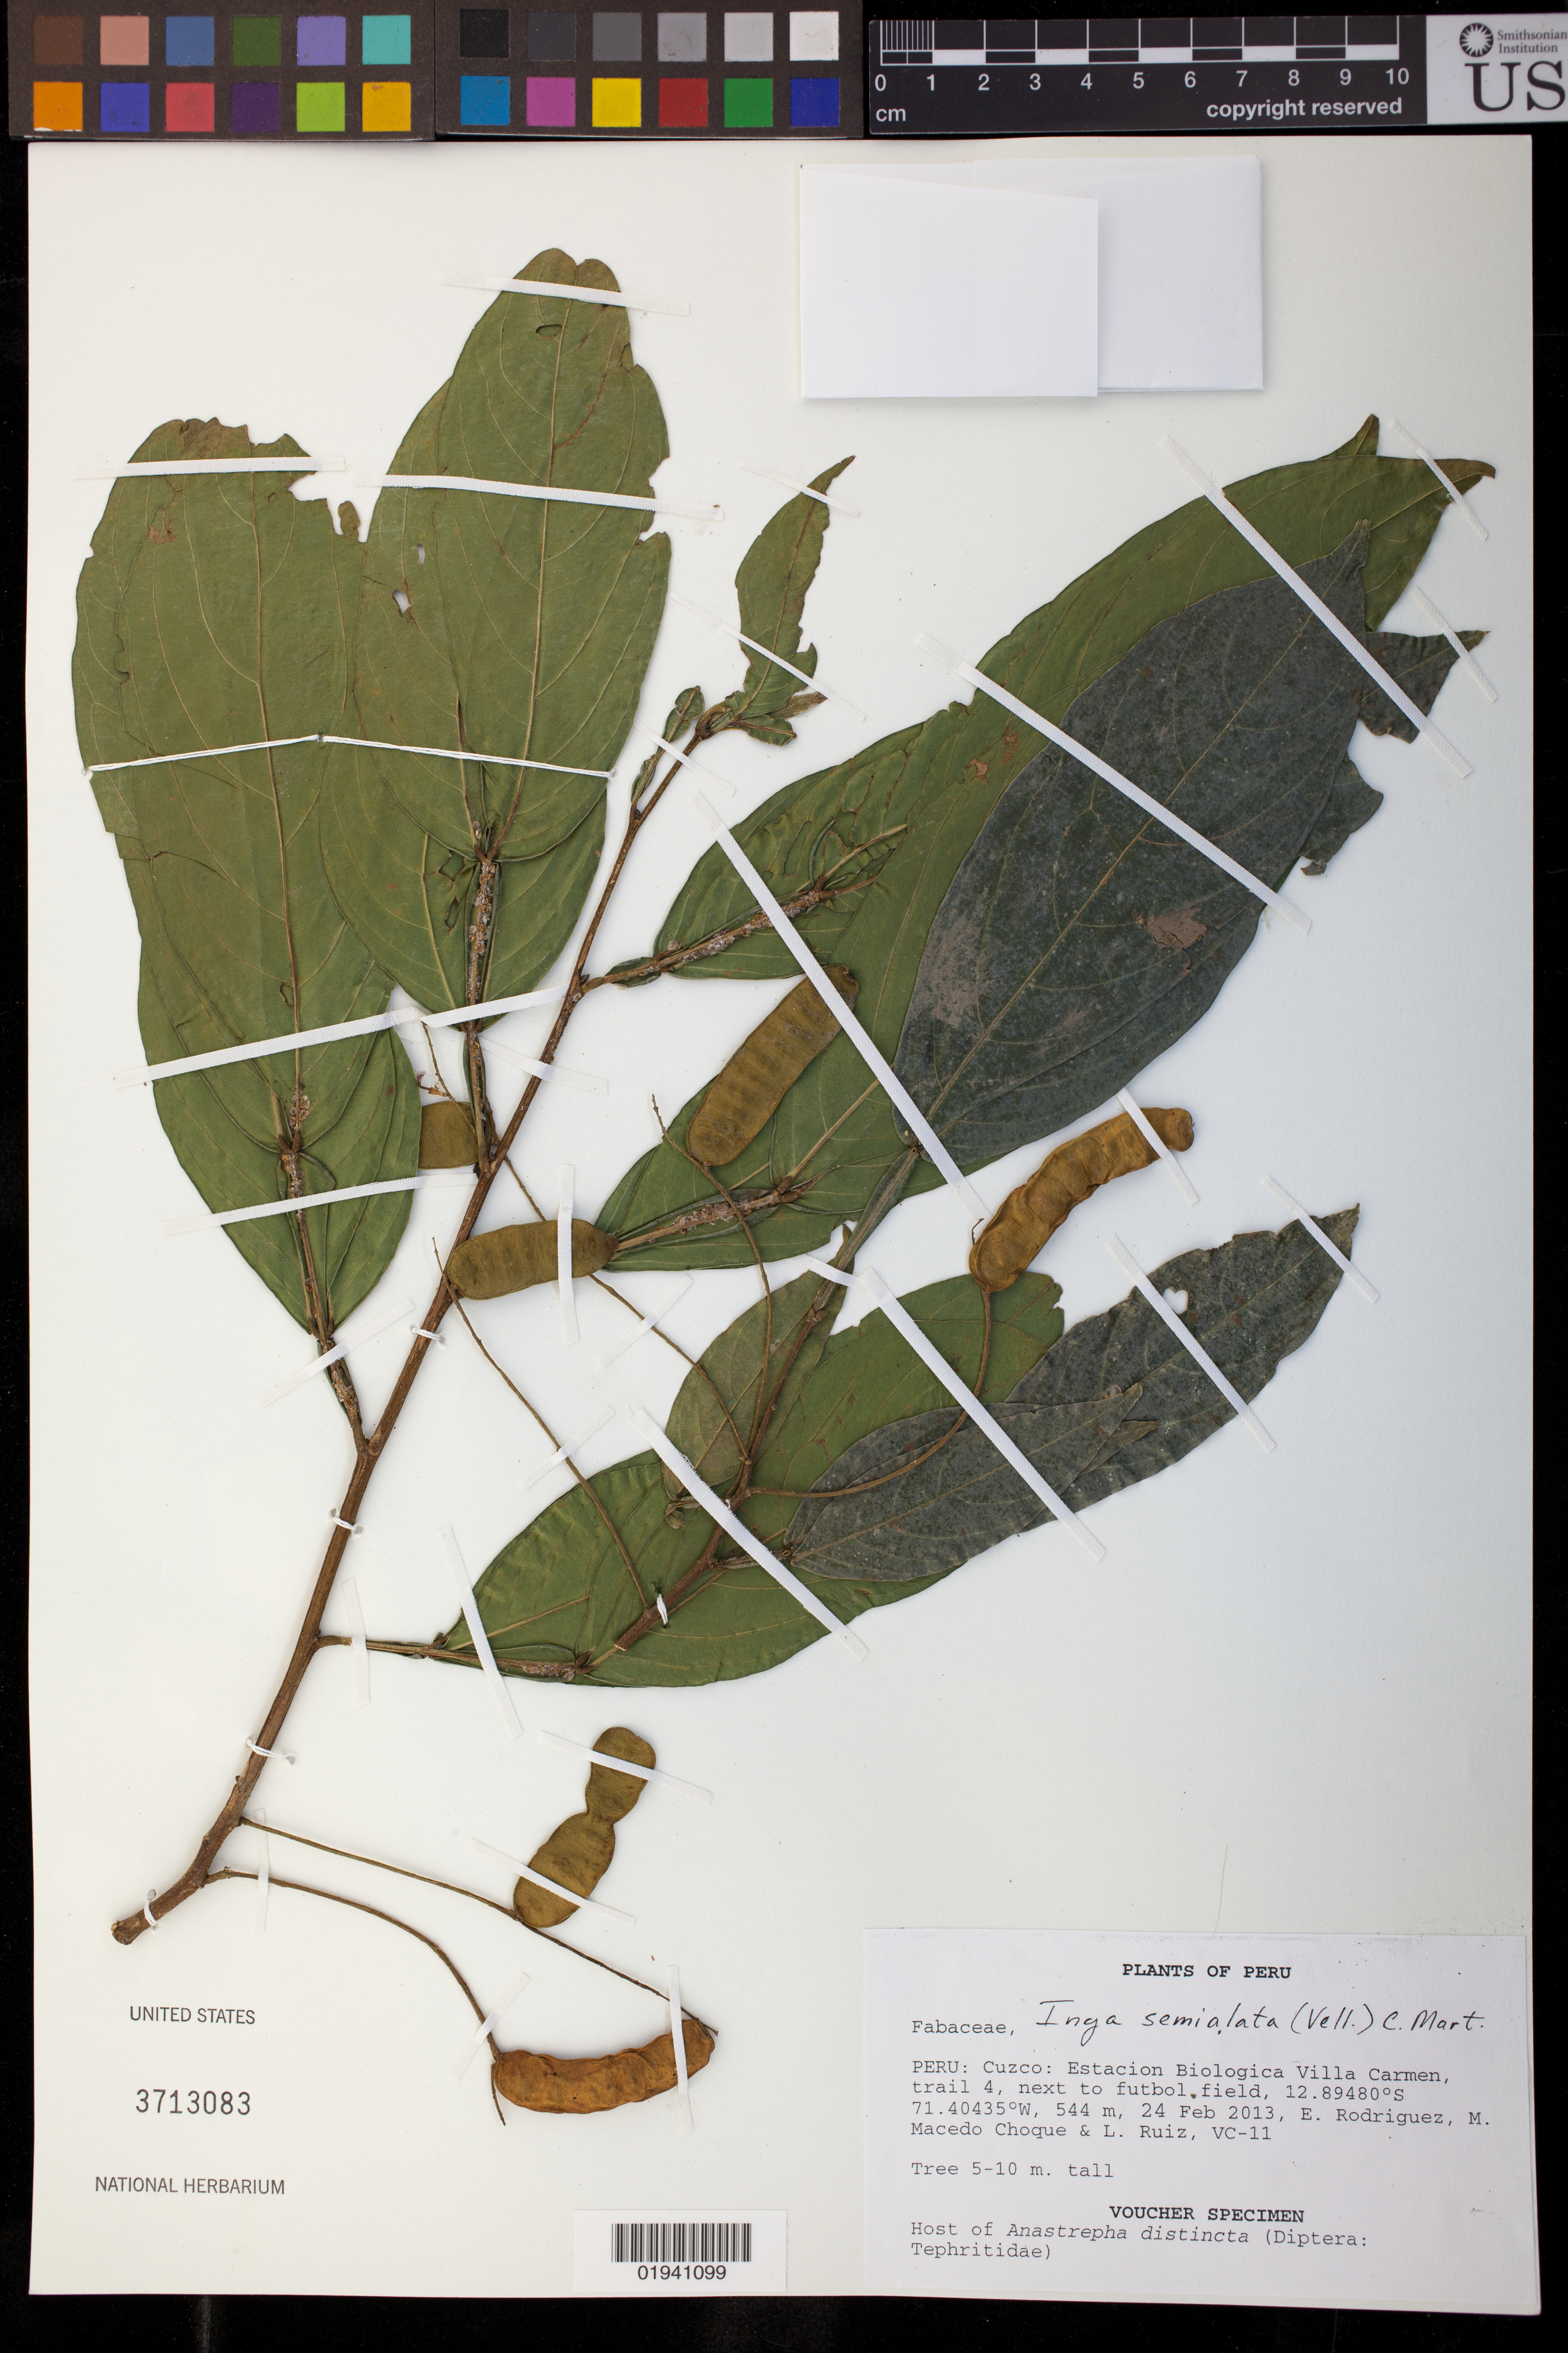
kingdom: Plantae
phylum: Tracheophyta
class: Magnoliopsida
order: Fabales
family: Fabaceae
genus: Inga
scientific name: Inga marginata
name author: Willd.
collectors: E. Rodriguez, M. Macedo & L. Ruiz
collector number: VC-11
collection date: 2013-02-24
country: Peru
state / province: Cusco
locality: Estacion Biologica Villa Carmen, trail 4, next to futbol field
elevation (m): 544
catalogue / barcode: US 3713083